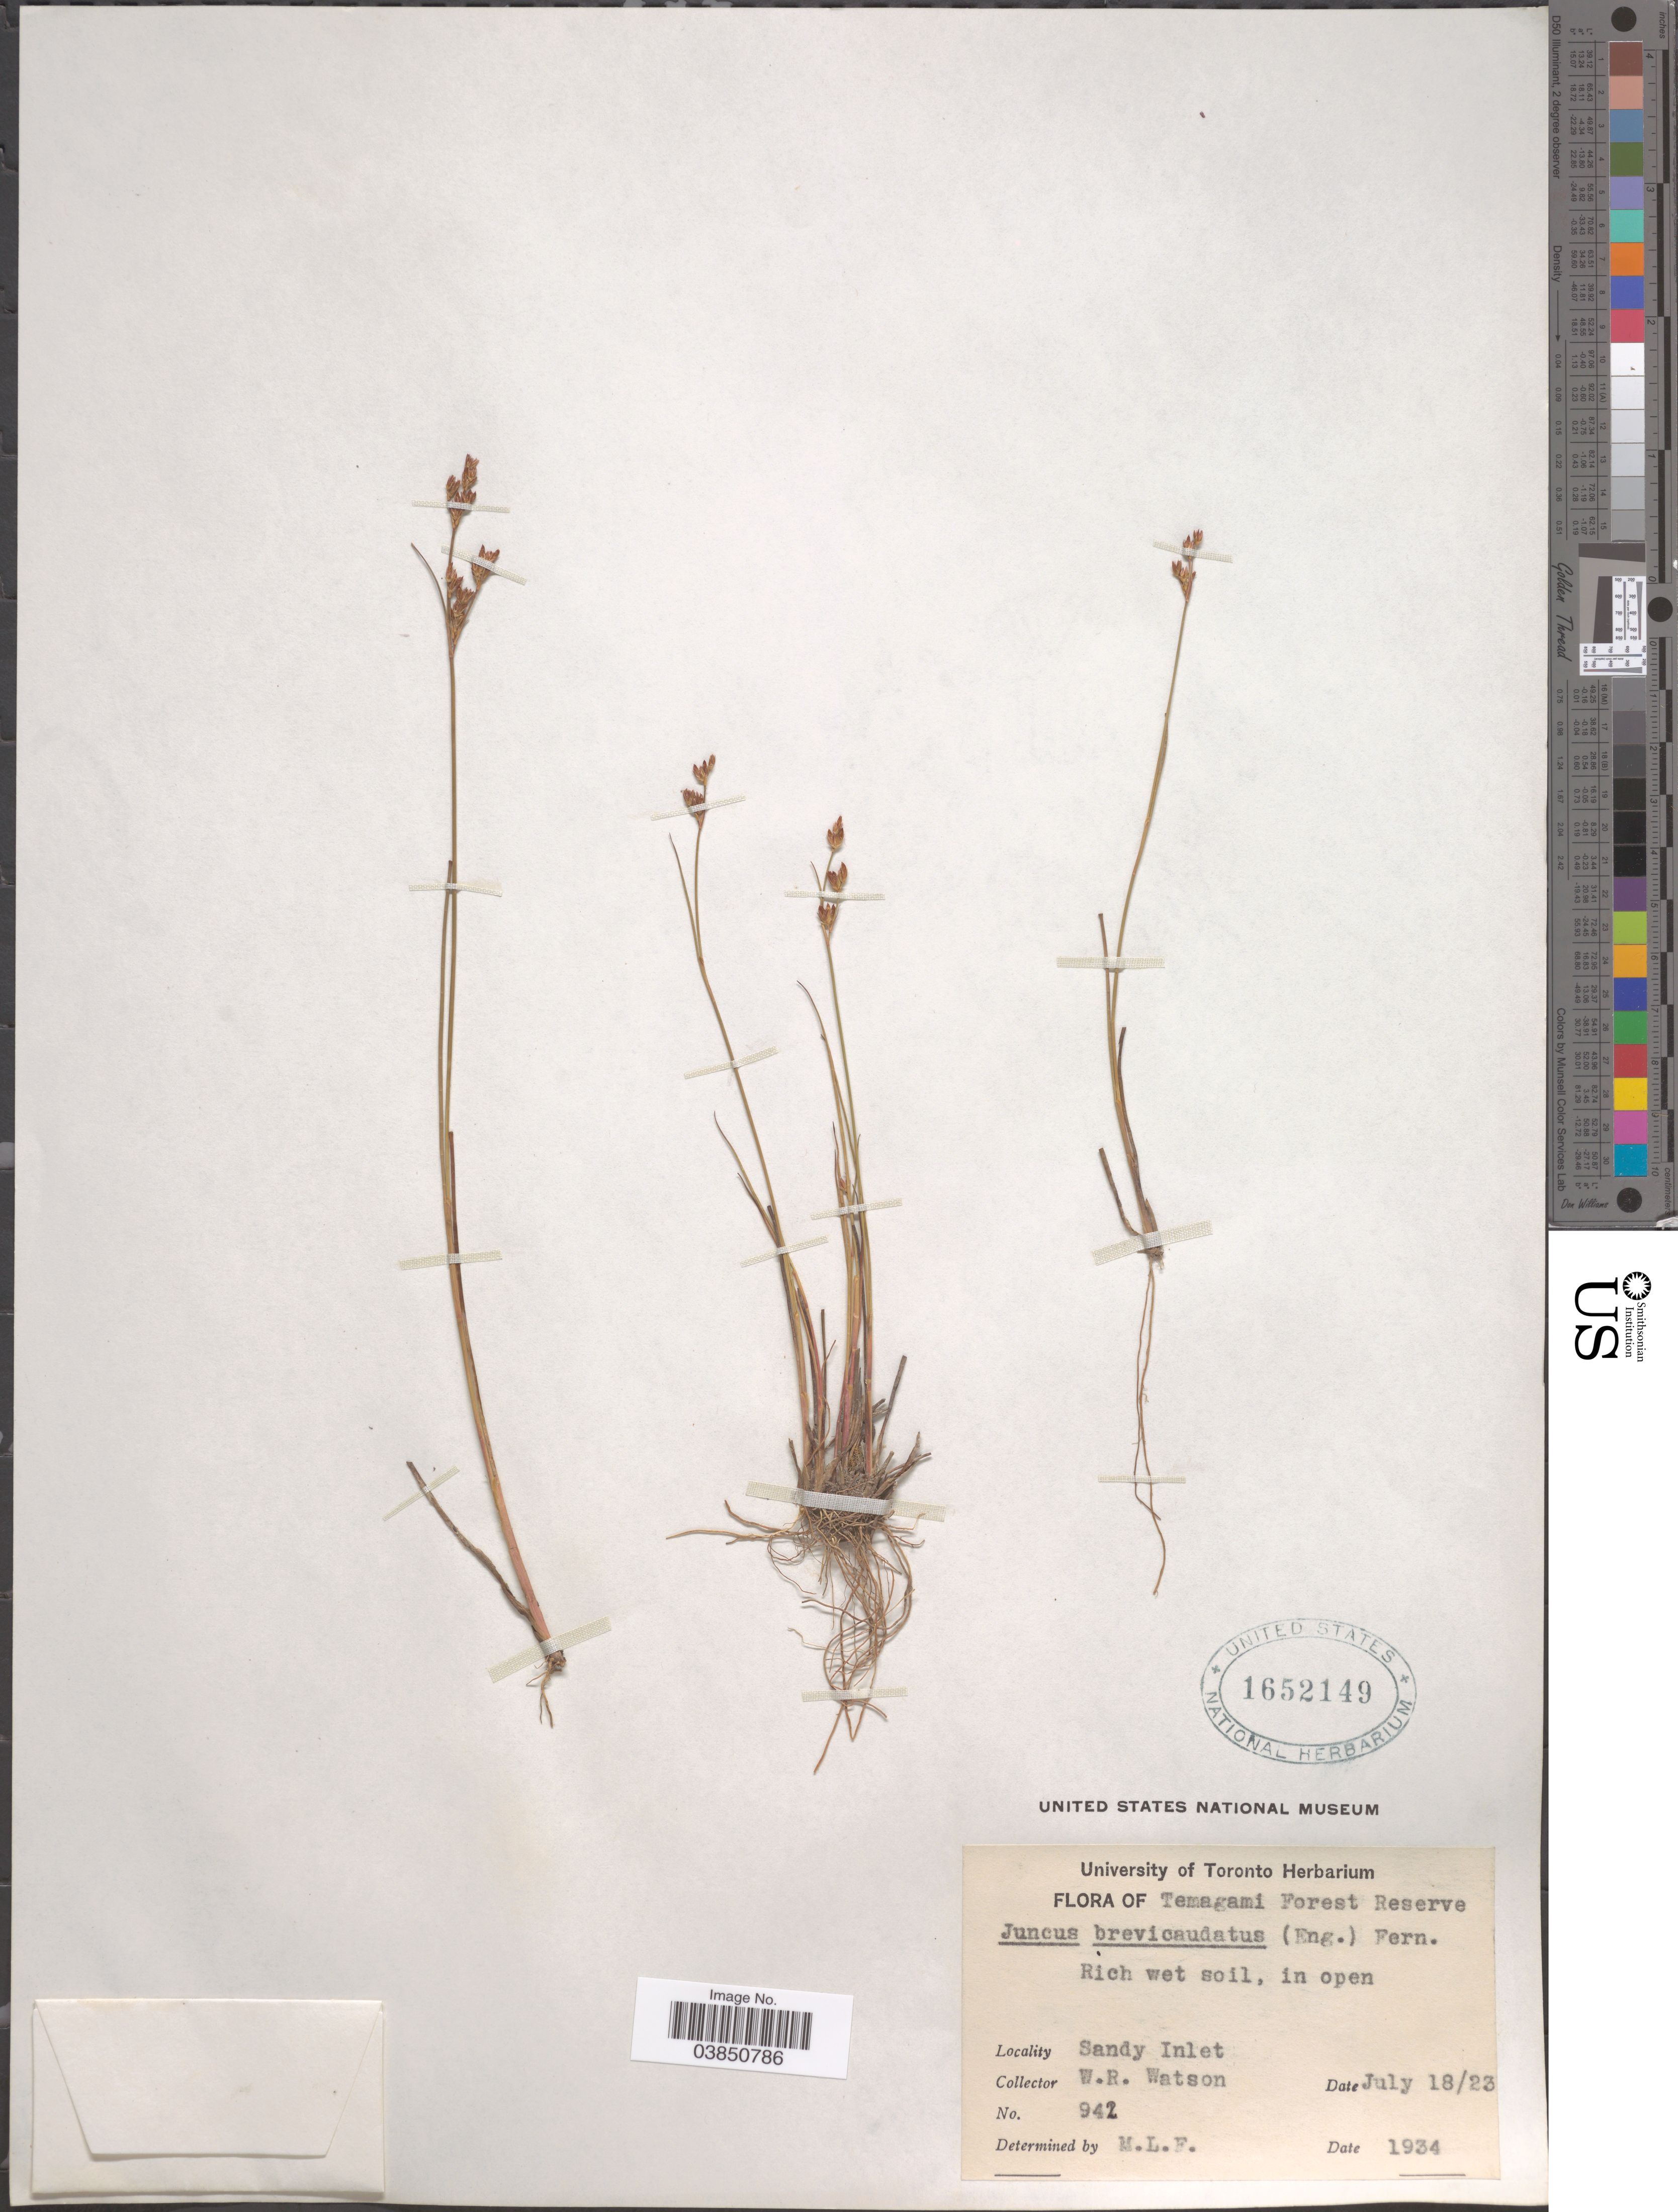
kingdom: Plantae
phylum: Tracheophyta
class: Liliopsida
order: Poales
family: Juncaceae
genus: Juncus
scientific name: Juncus brevicaudatus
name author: (Engelm.) Fernald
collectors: W. R. Watson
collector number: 942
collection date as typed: Transcribed d/m/y: 18/7/23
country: Canada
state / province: Ontario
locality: Toronto. Temagami Forest Reserve. Sandy Inlet.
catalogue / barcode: US 1652149